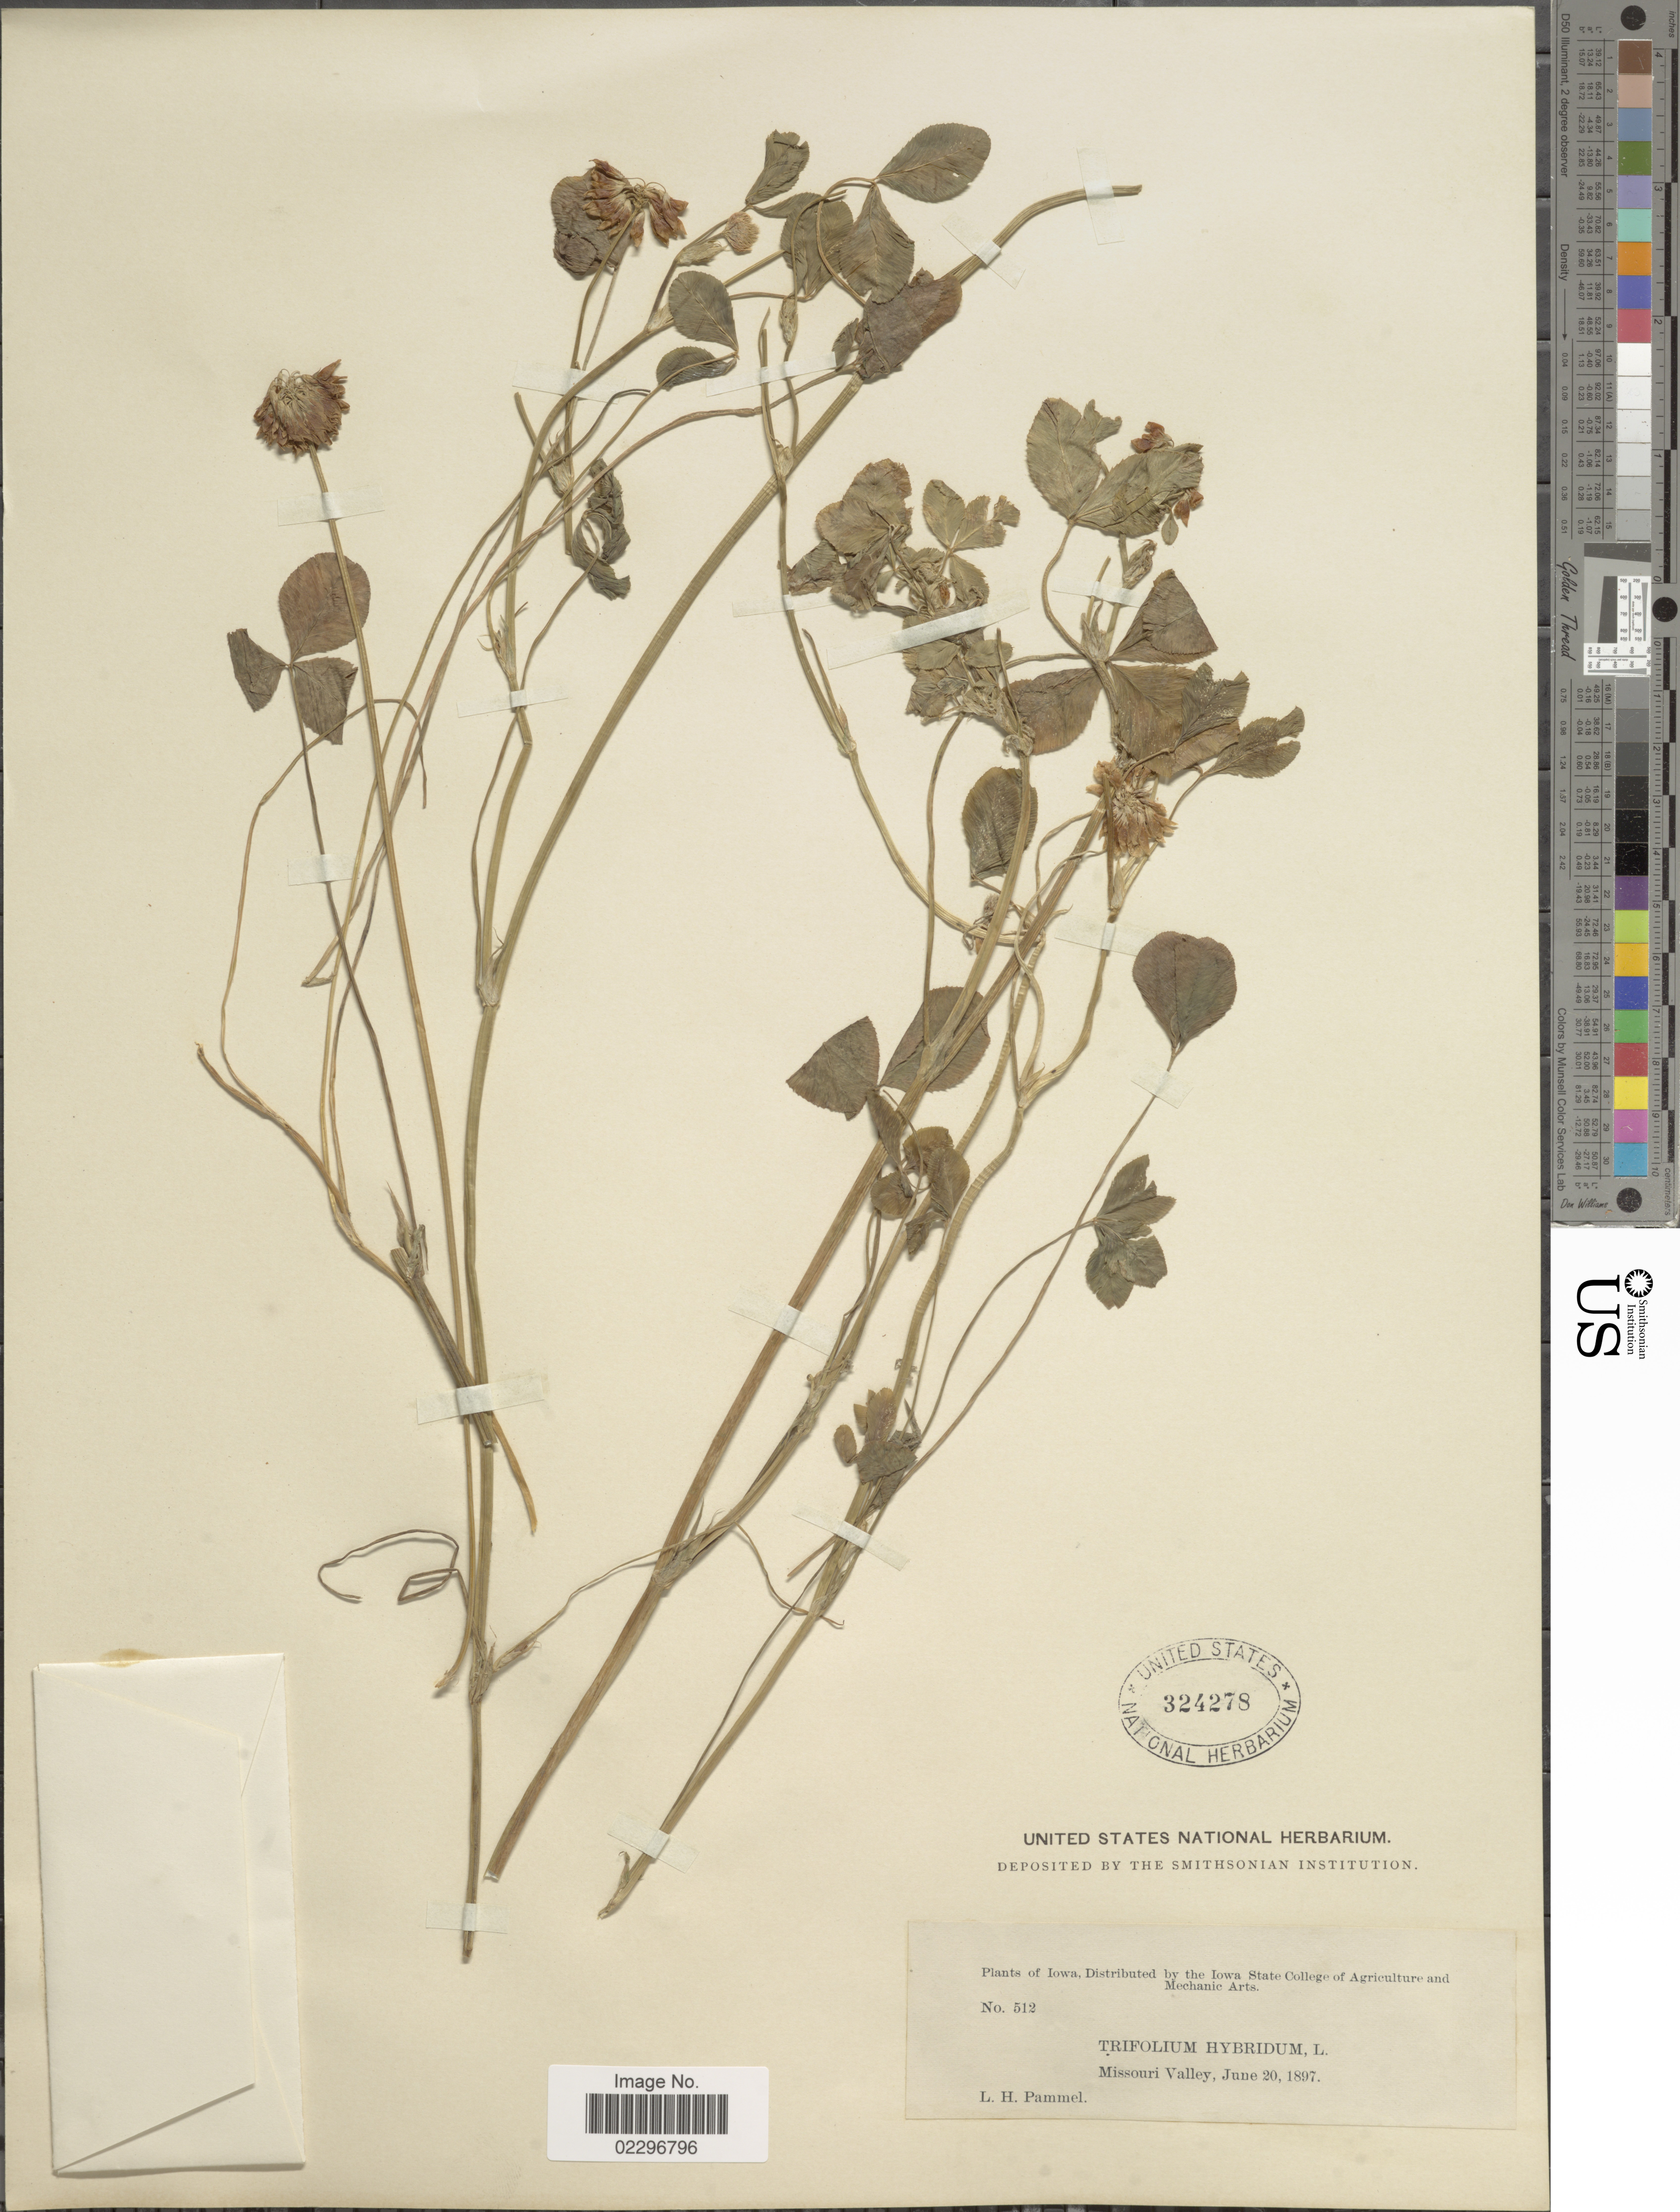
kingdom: Plantae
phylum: Tracheophyta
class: Magnoliopsida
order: Fabales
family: Fabaceae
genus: Trifolium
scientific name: Trifolium hybridum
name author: L.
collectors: L. Pammel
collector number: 512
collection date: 1897-06-20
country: United States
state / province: Iowa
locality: Missouri Valley.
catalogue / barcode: US 324278